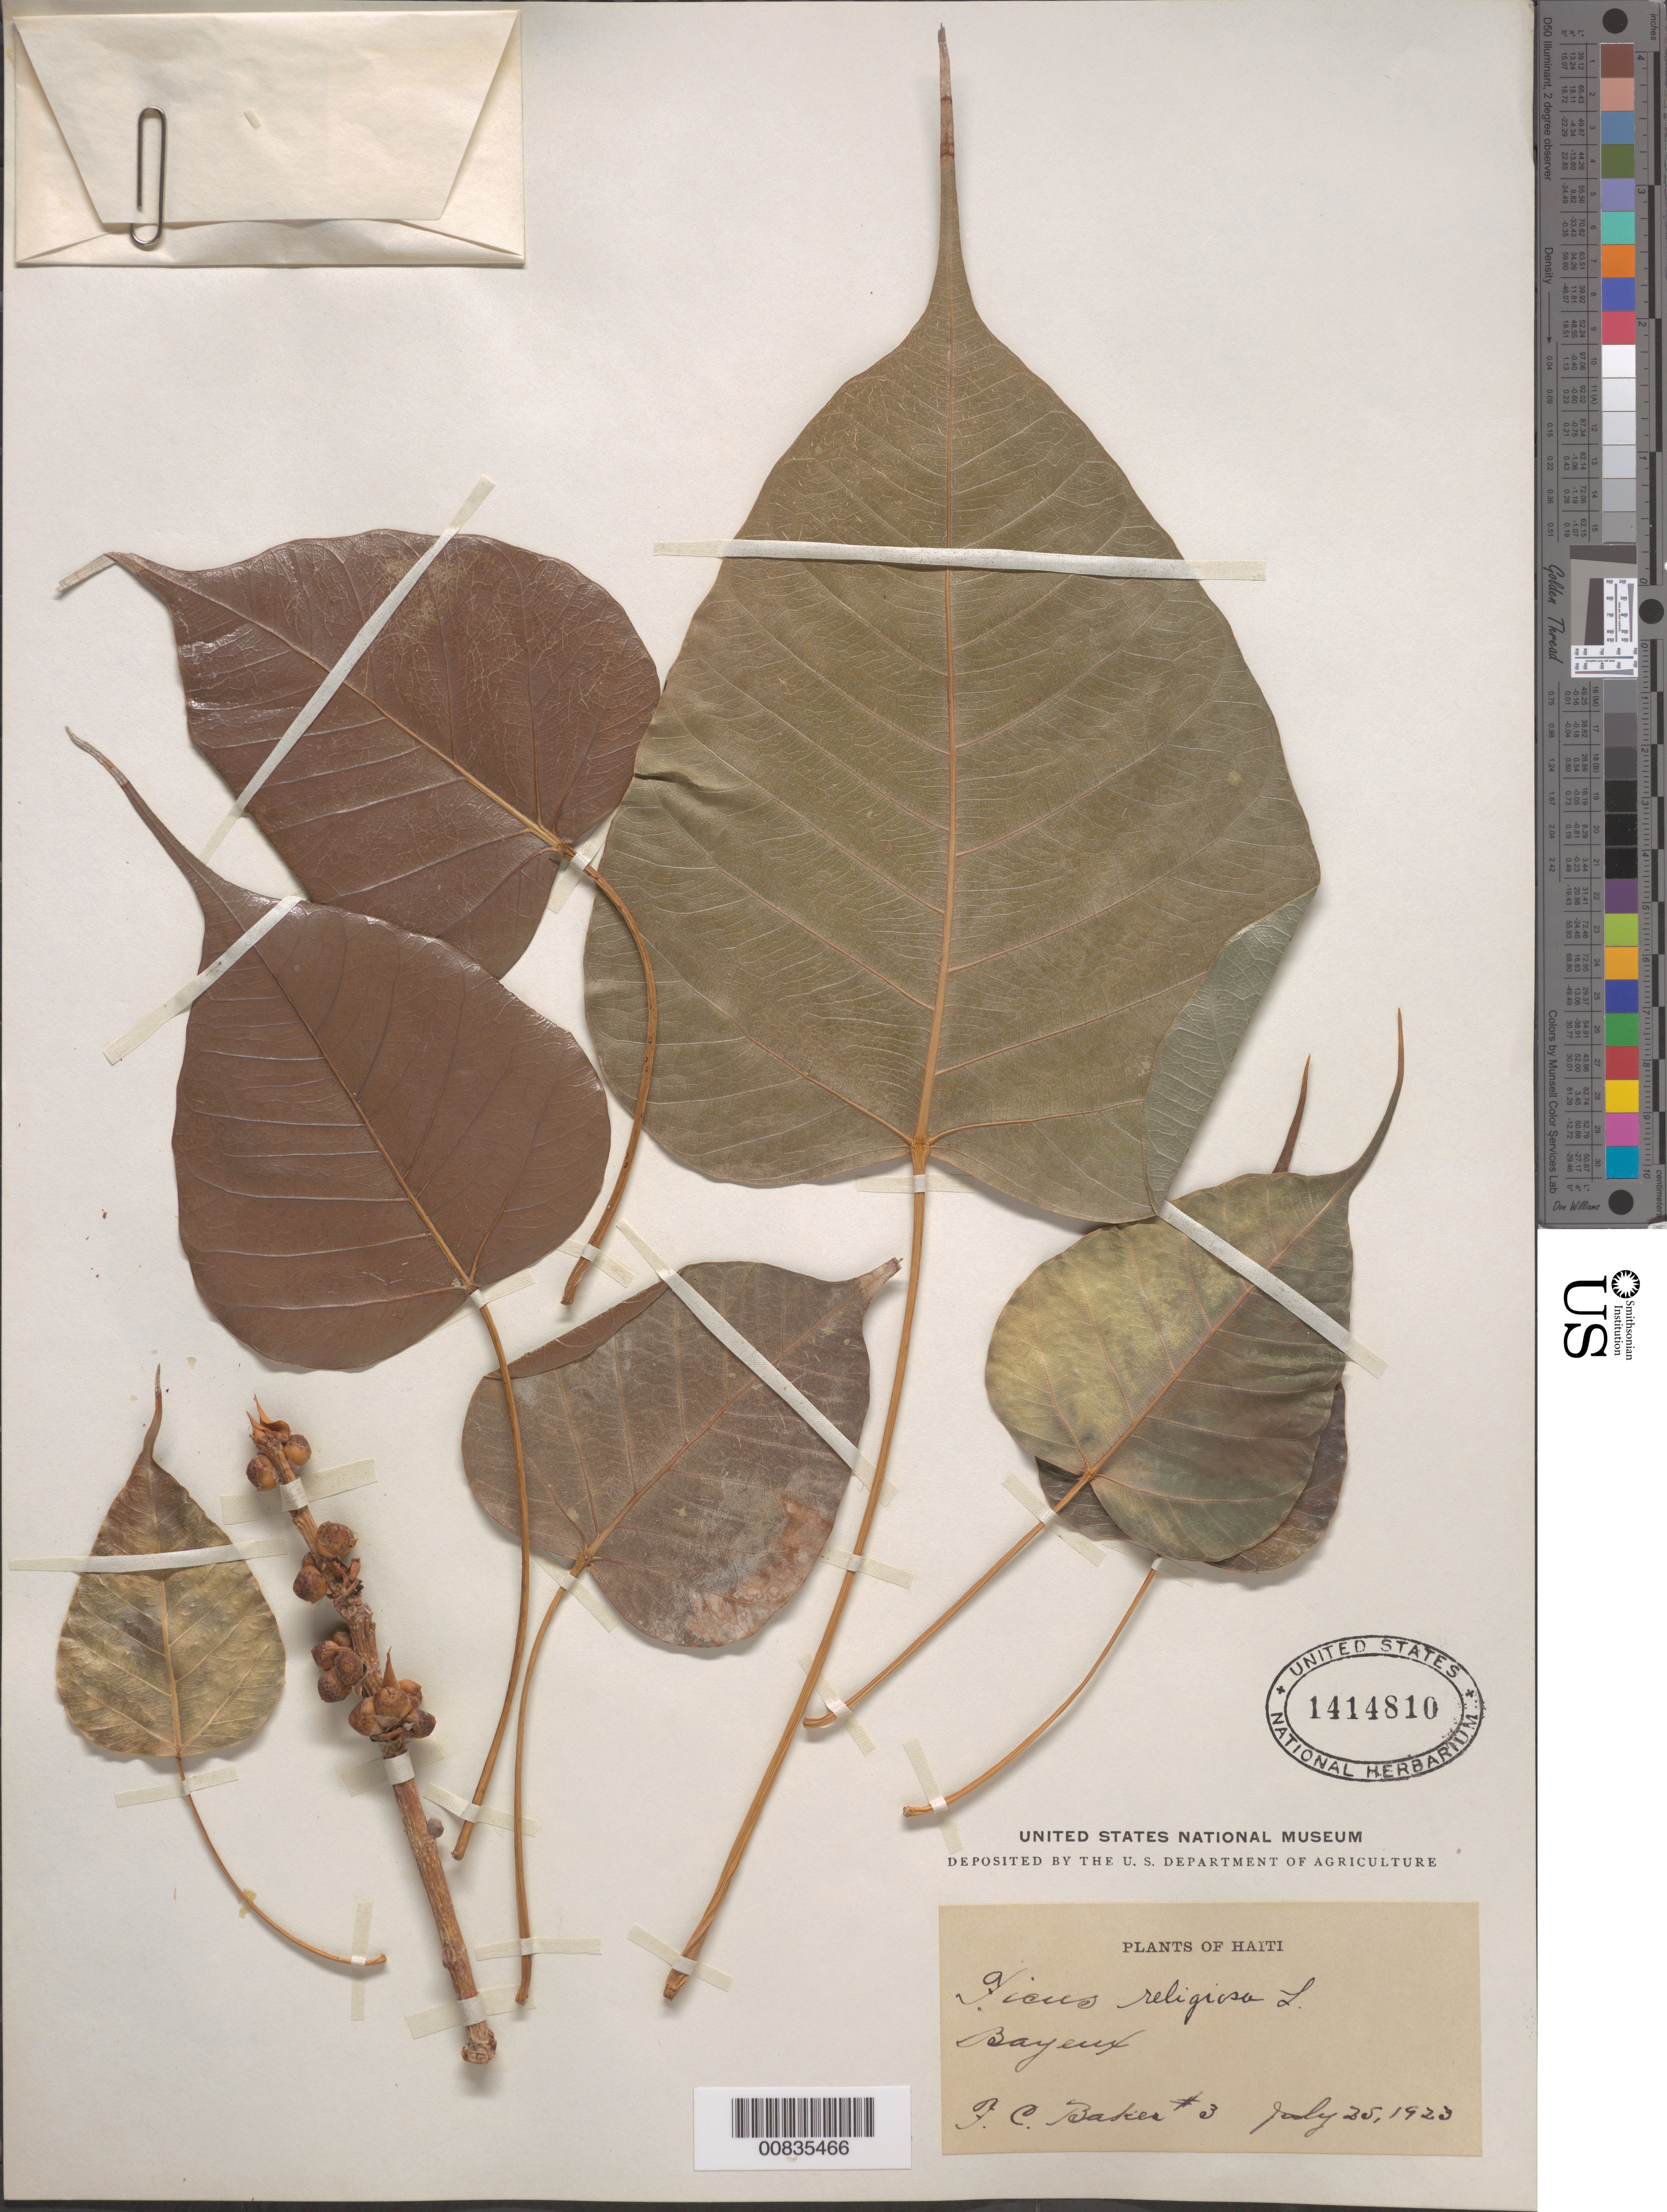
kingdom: Plantae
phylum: Tracheophyta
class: Magnoliopsida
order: Rosales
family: Moraceae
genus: Ficus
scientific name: Ficus religiosa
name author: L.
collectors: F. C. Baker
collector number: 3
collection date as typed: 25 Jul 1923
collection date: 1923-07-25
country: Haiti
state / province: Nord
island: Hispaniola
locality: Bayeux.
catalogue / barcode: US 1414810